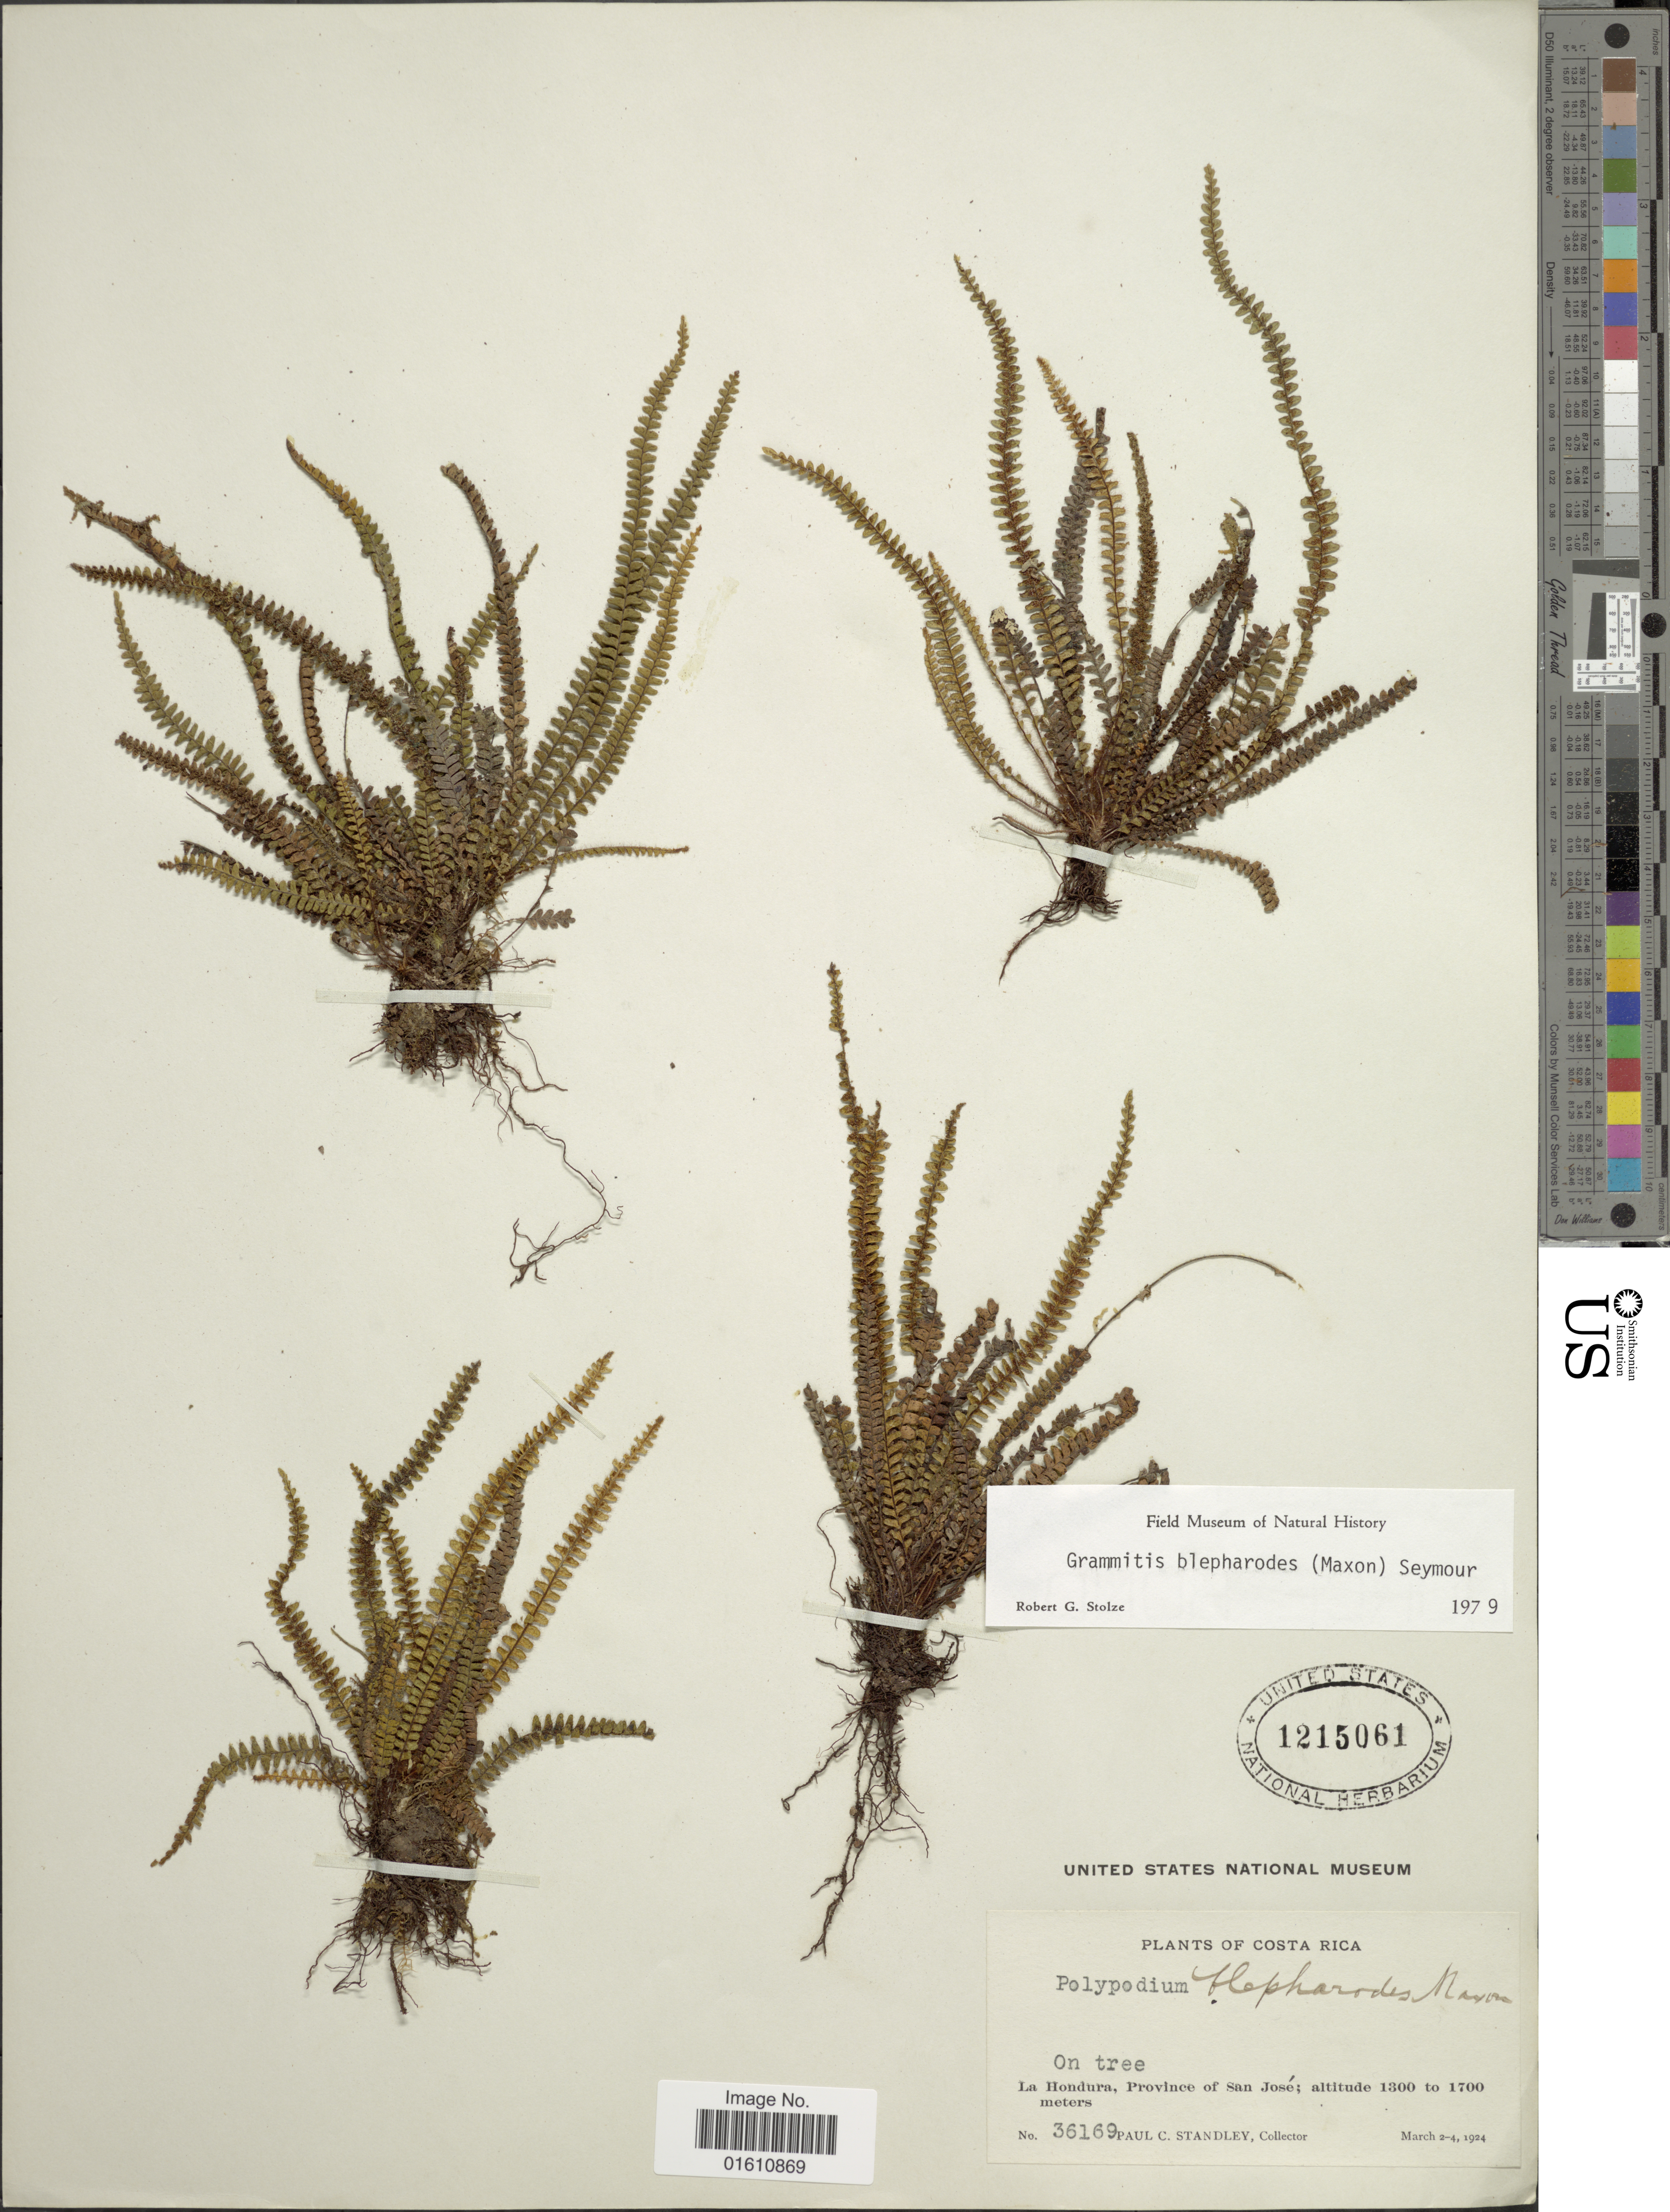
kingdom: Plantae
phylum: Tracheophyta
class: Polypodiopsida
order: Polypodiales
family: Polypodiaceae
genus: Moranopteris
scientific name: Moranopteris taenifolia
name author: (Jenman) R. Y. Hirai & J. Prado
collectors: P. C. Standley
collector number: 36169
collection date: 1924-03-02/1924-03-04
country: Costa Rica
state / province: San José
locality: La Hondura, Province of San Jose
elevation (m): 1300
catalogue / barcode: US 1215061